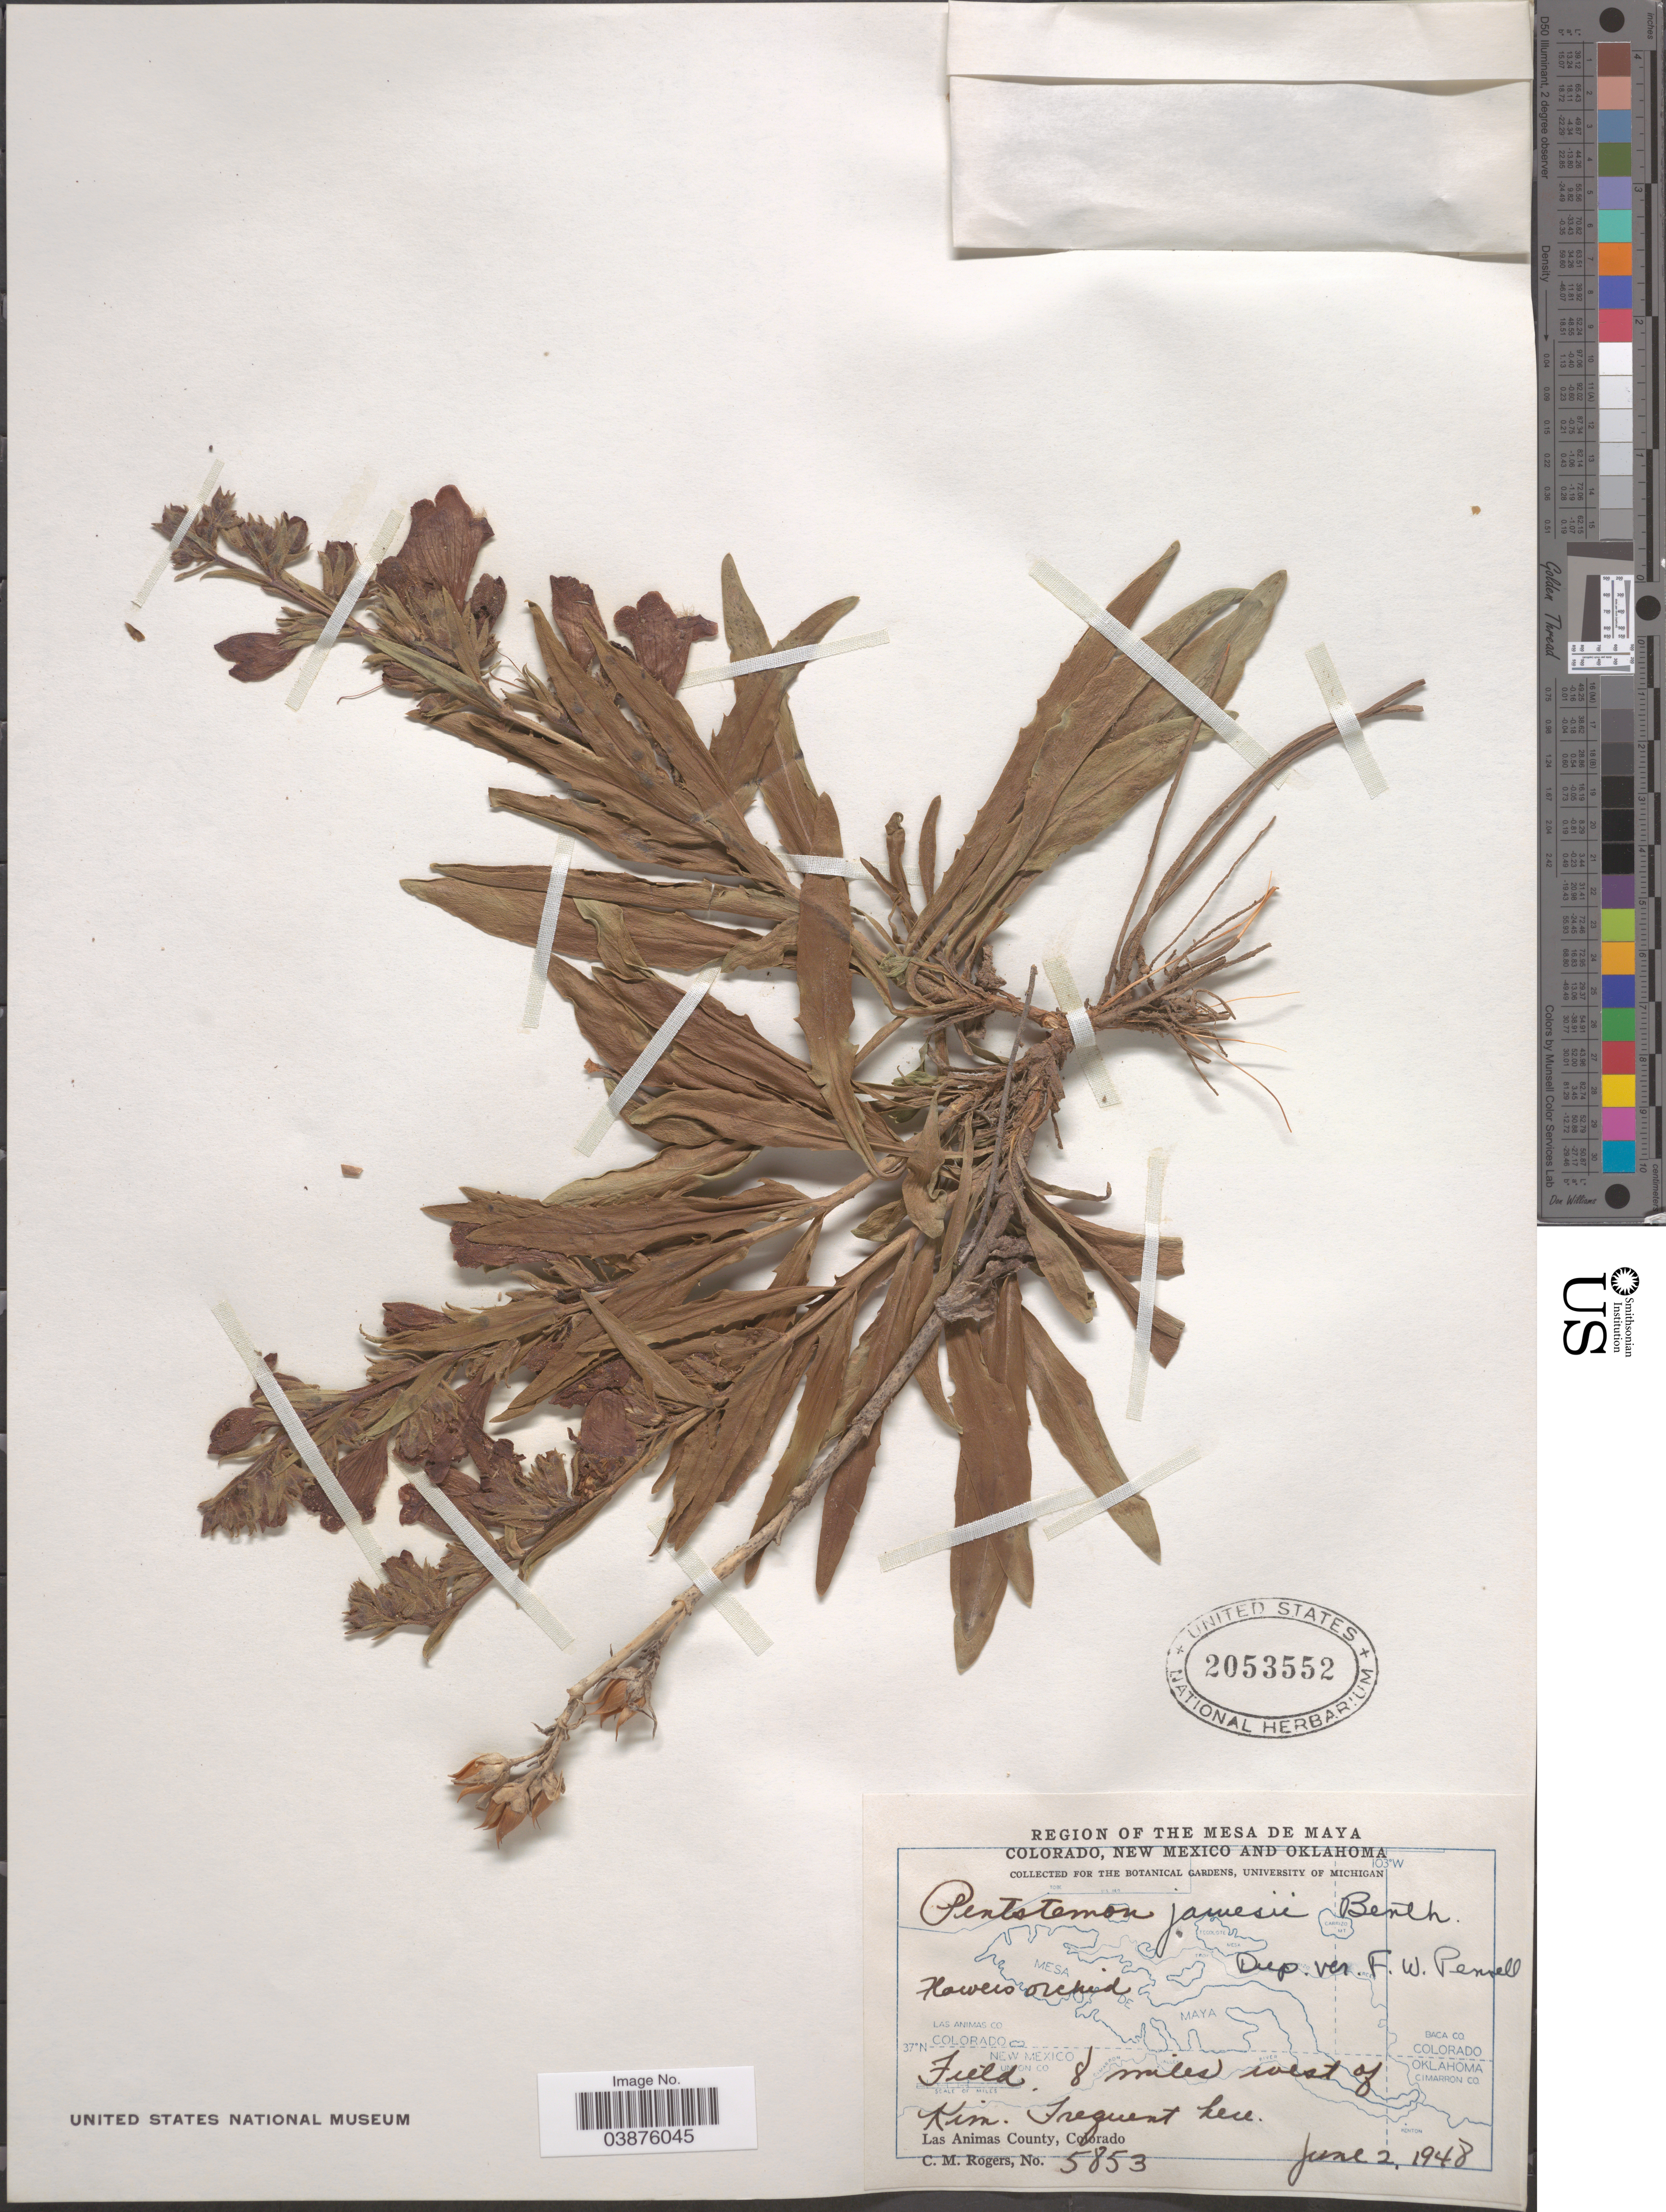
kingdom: Plantae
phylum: Tracheophyta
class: Magnoliopsida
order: Lamiales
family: Plantaginaceae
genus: Penstemon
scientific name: Penstemon jamesii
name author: Benth.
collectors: C. M. Rogers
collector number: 5853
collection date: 1948-06-02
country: United States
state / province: Colorado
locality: Region of The Mesa de Maya. Field, 8 miles west of Kim. Las Animas County.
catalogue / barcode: US 2053552